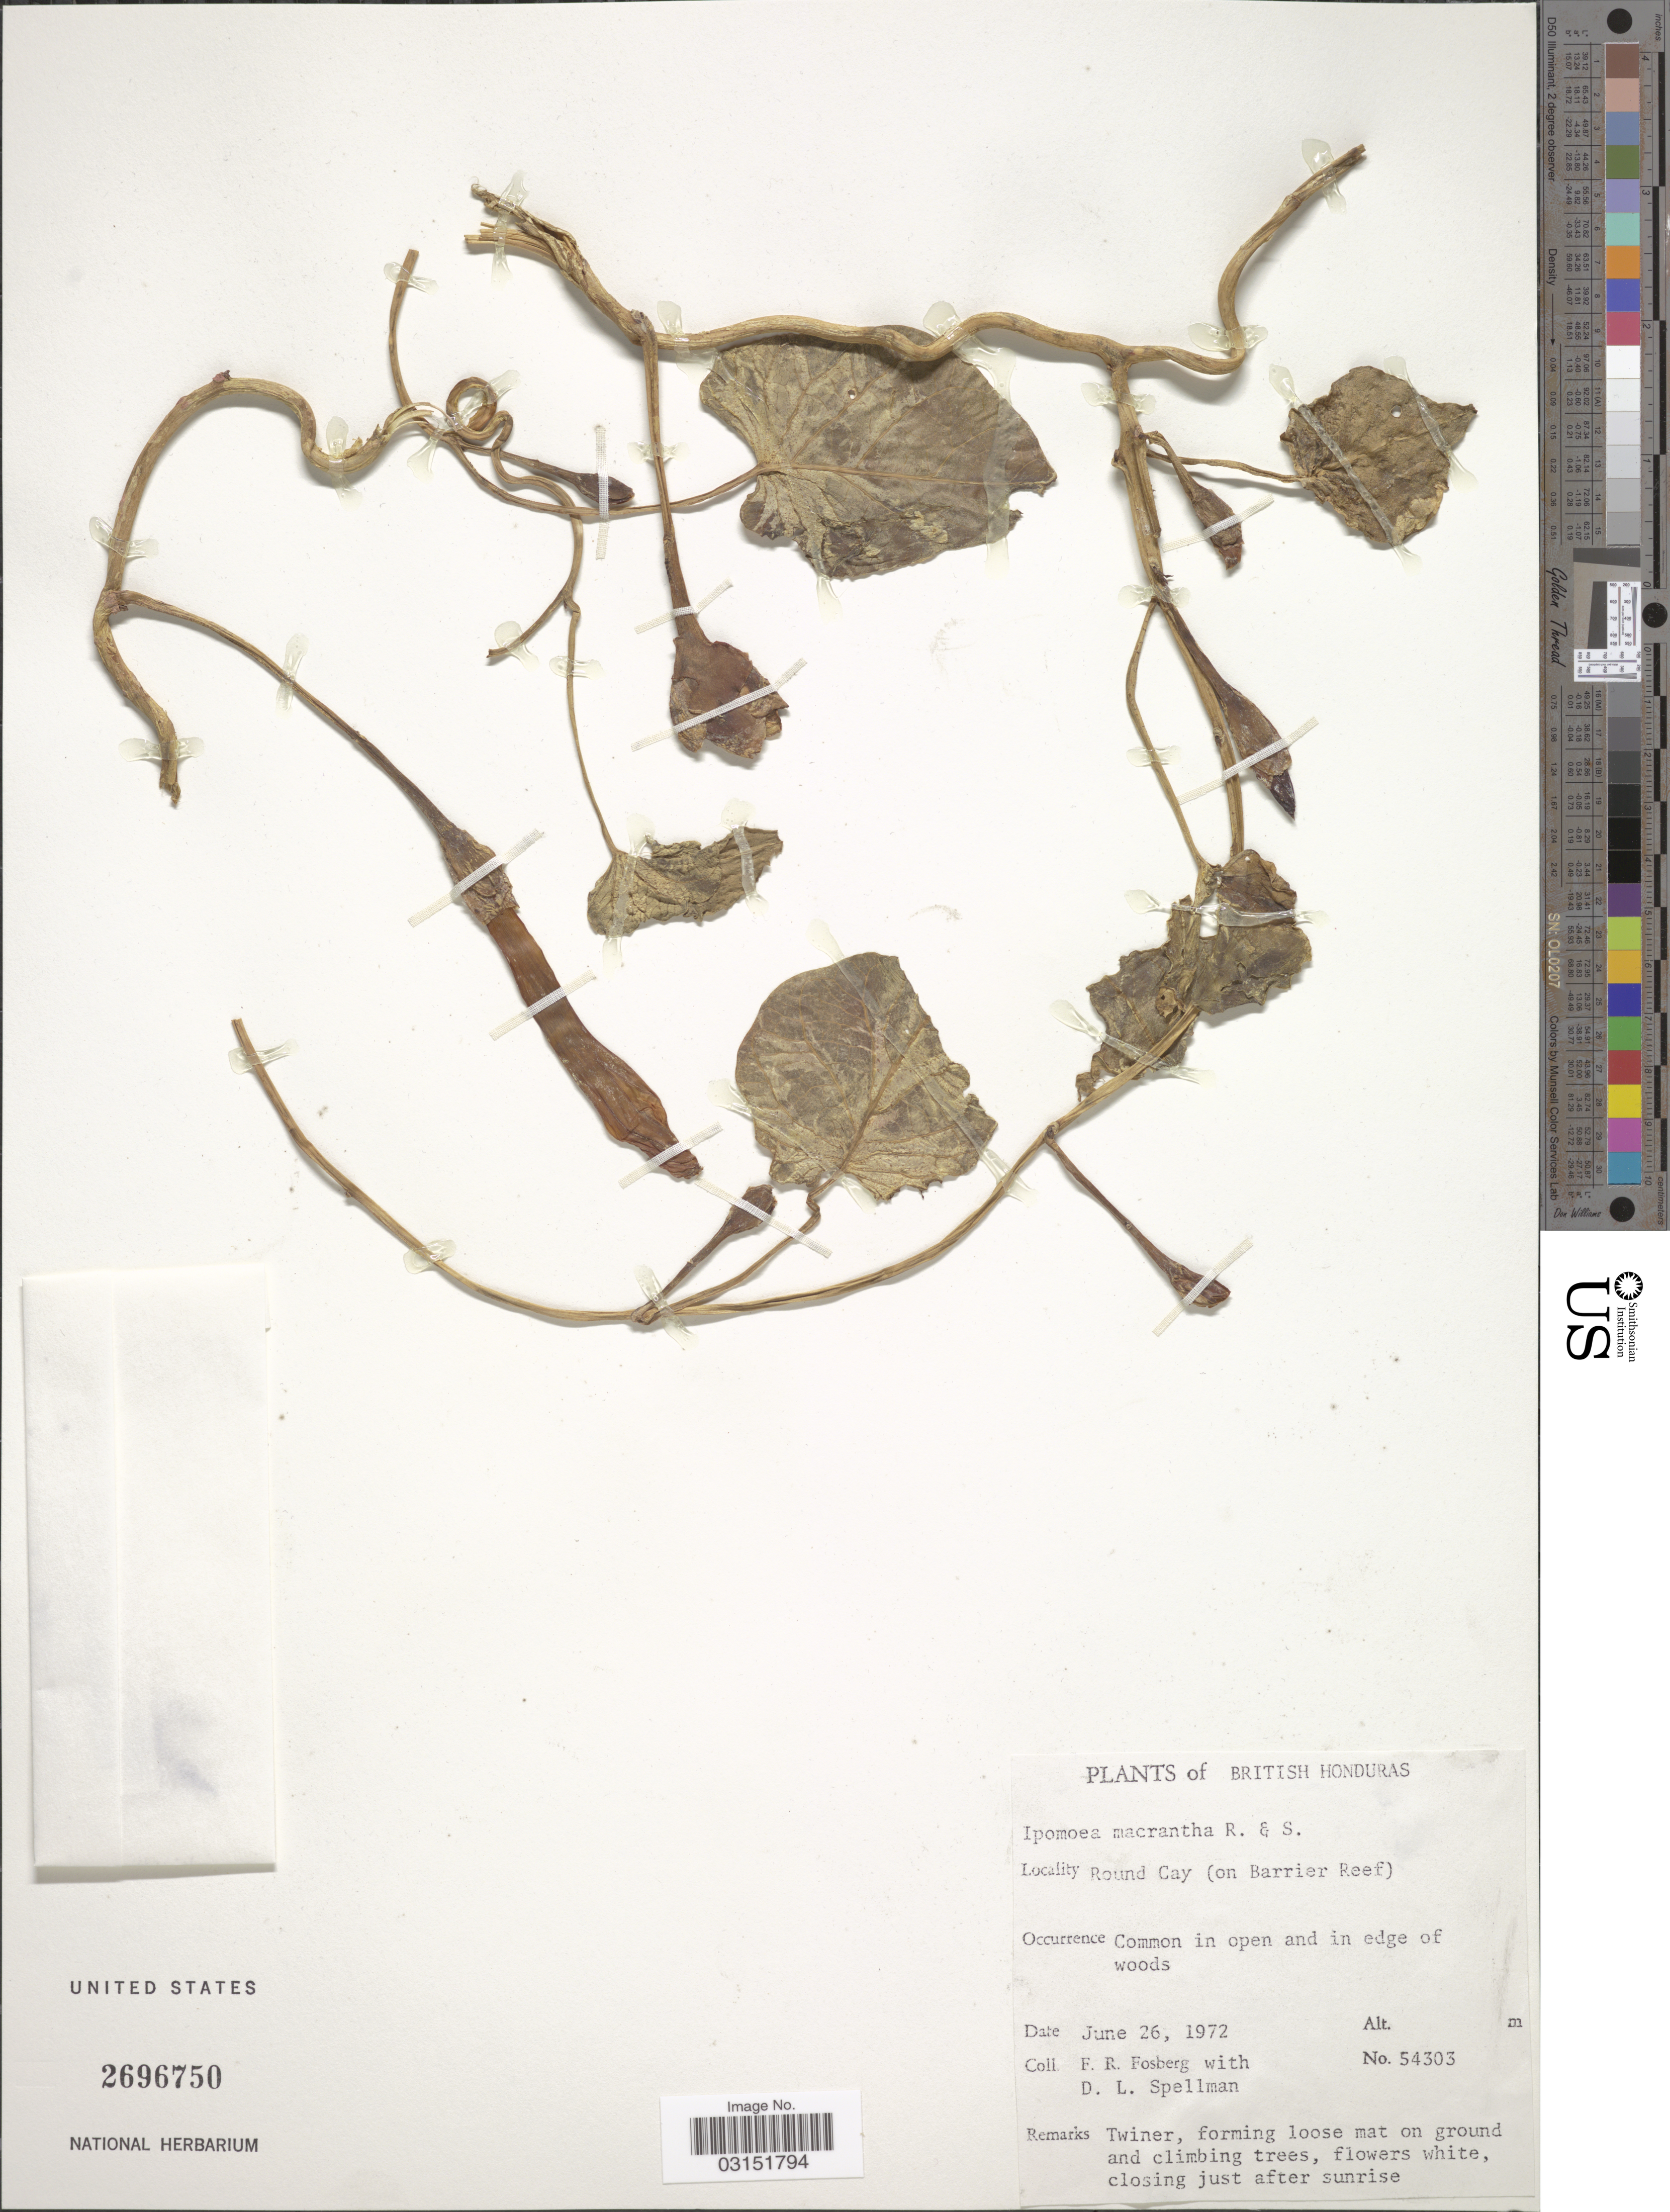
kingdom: Plantae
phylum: Tracheophyta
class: Magnoliopsida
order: Solanales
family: Convolvulaceae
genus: Ipomoea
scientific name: Ipomoea violacea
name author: L.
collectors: F. R. Fosberg & D. L. Spellman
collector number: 54303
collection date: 1972-06-26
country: Belize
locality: British Honduras. Round Cay (on Barrier Reef).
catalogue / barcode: US 2696750